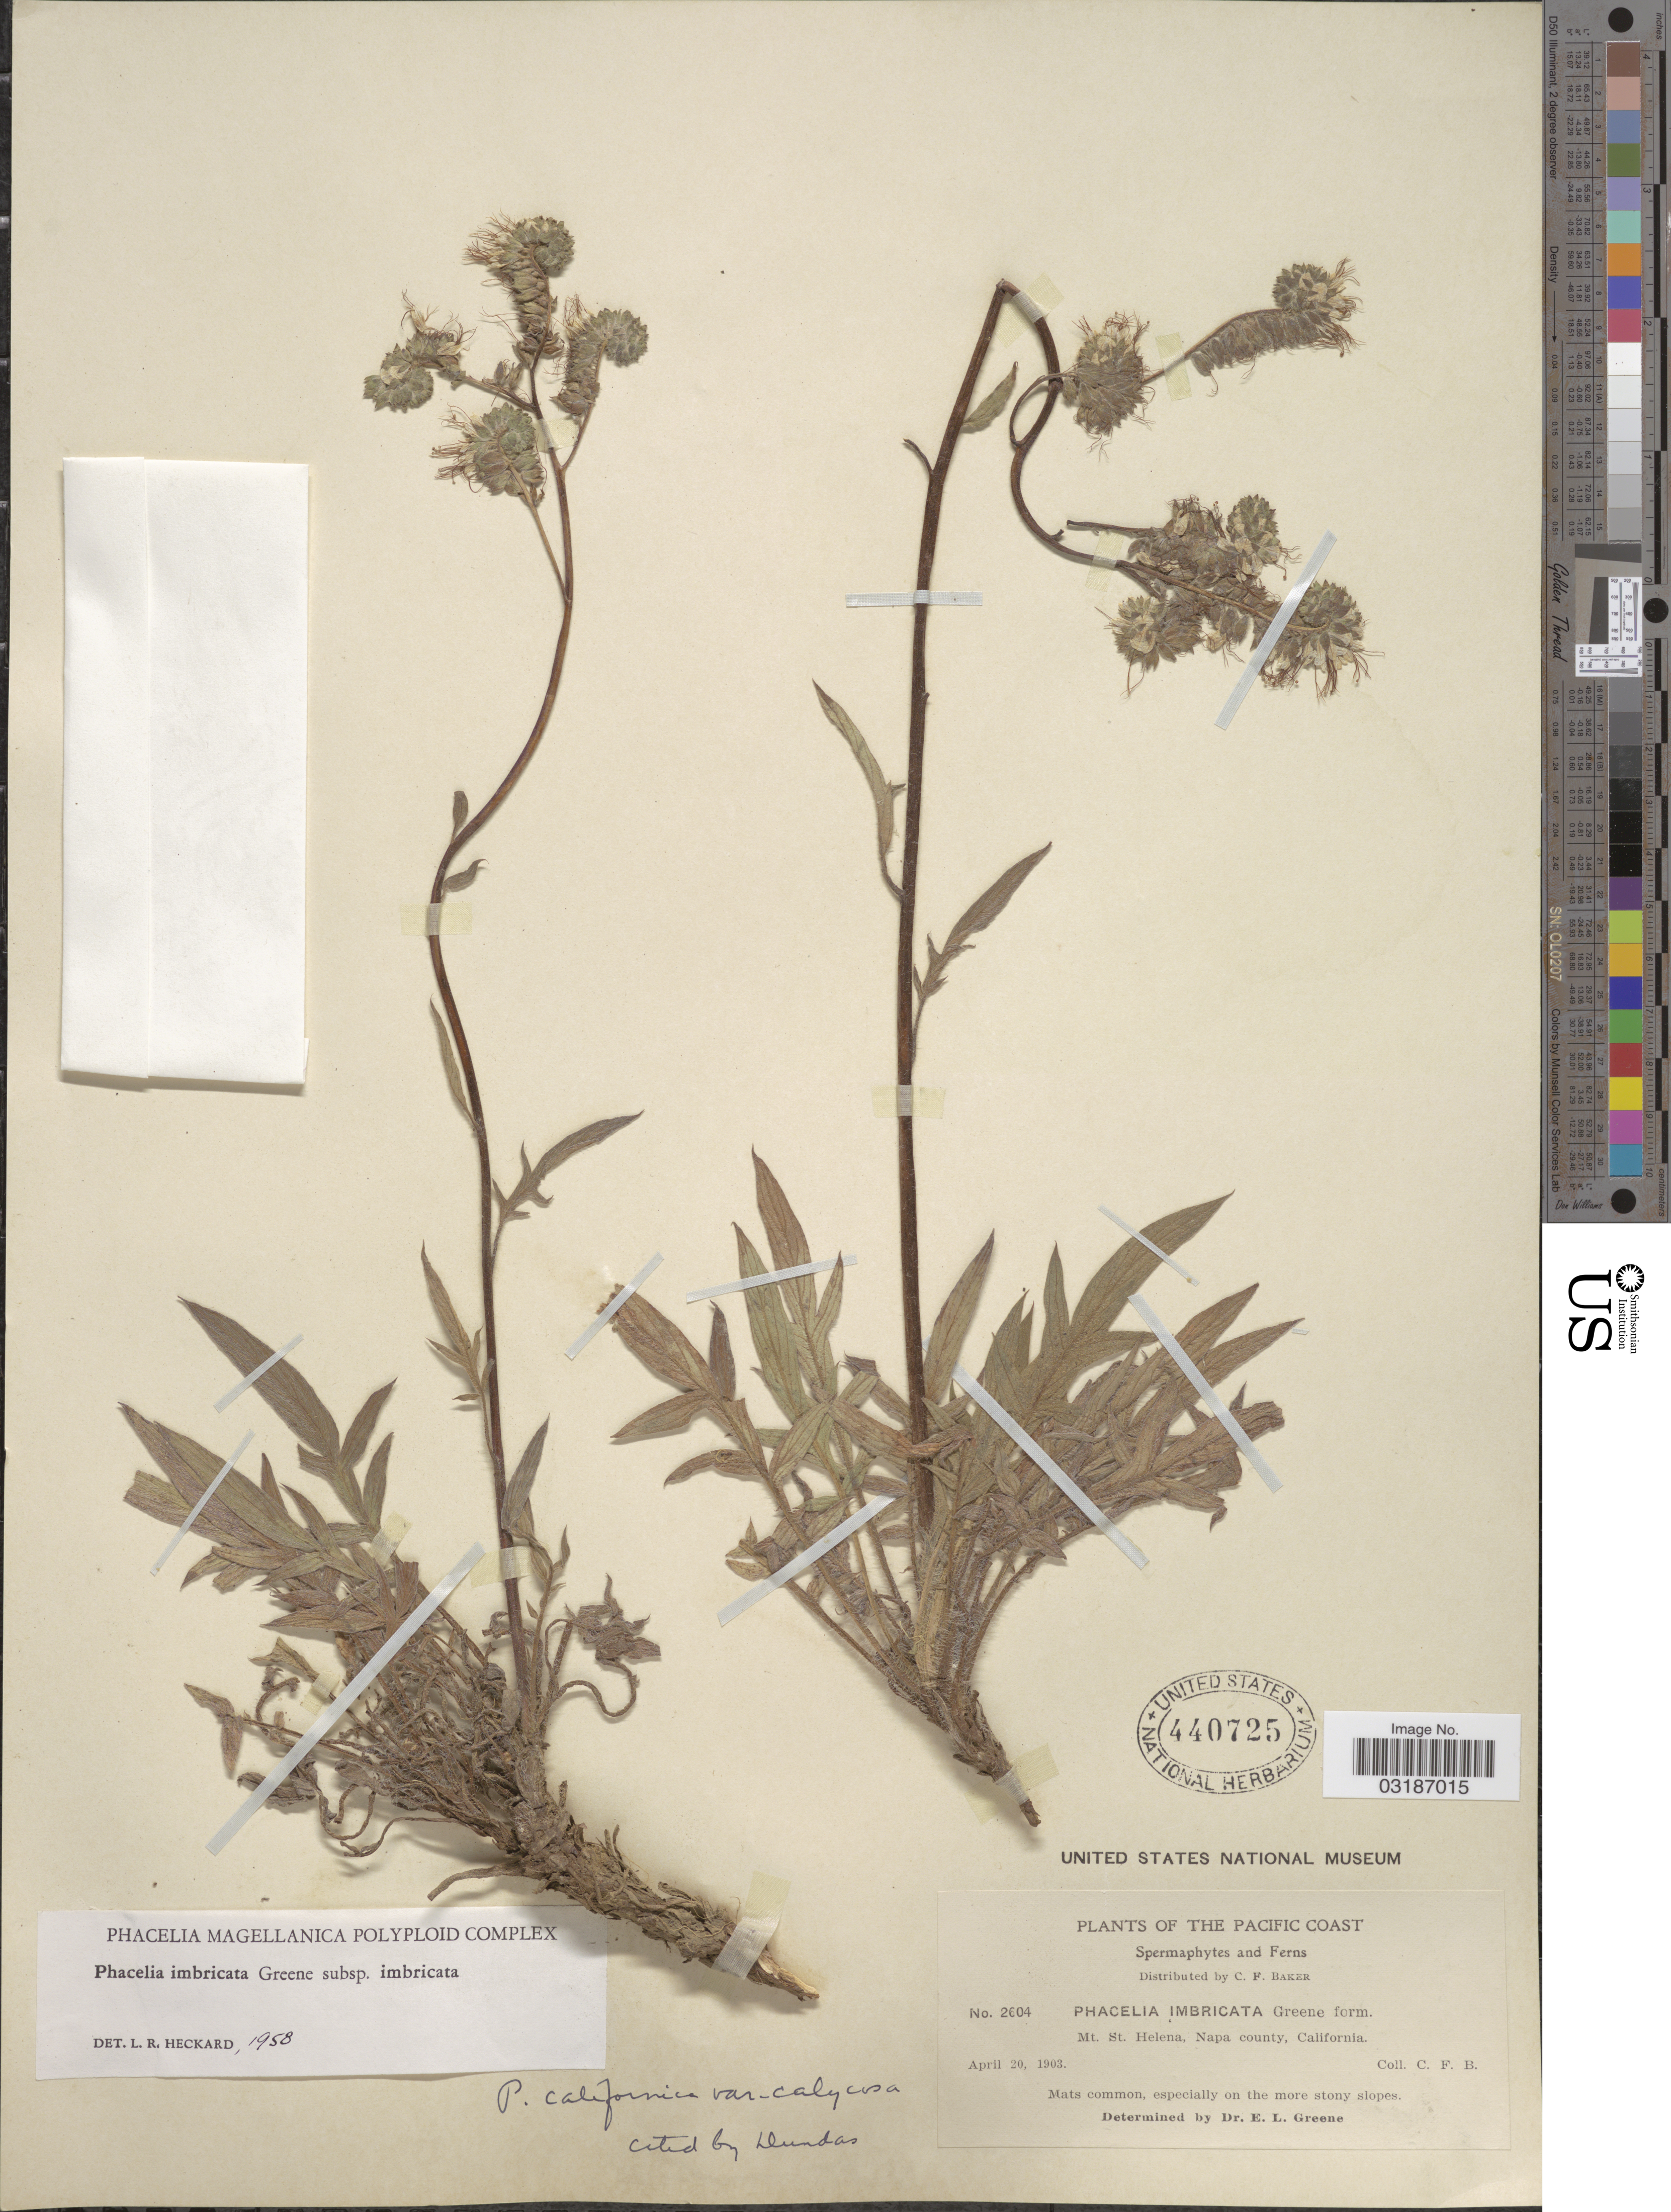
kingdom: Plantae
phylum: Tracheophyta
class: Magnoliopsida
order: Boraginales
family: Hydrophyllaceae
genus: Phacelia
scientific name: Phacelia imbricata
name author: Greene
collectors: C. F. Baker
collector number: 2604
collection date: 1903-04-20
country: United States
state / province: California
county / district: Napa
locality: Pacific Coast. Mt. St. Helena, Napa county.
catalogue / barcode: US 440725